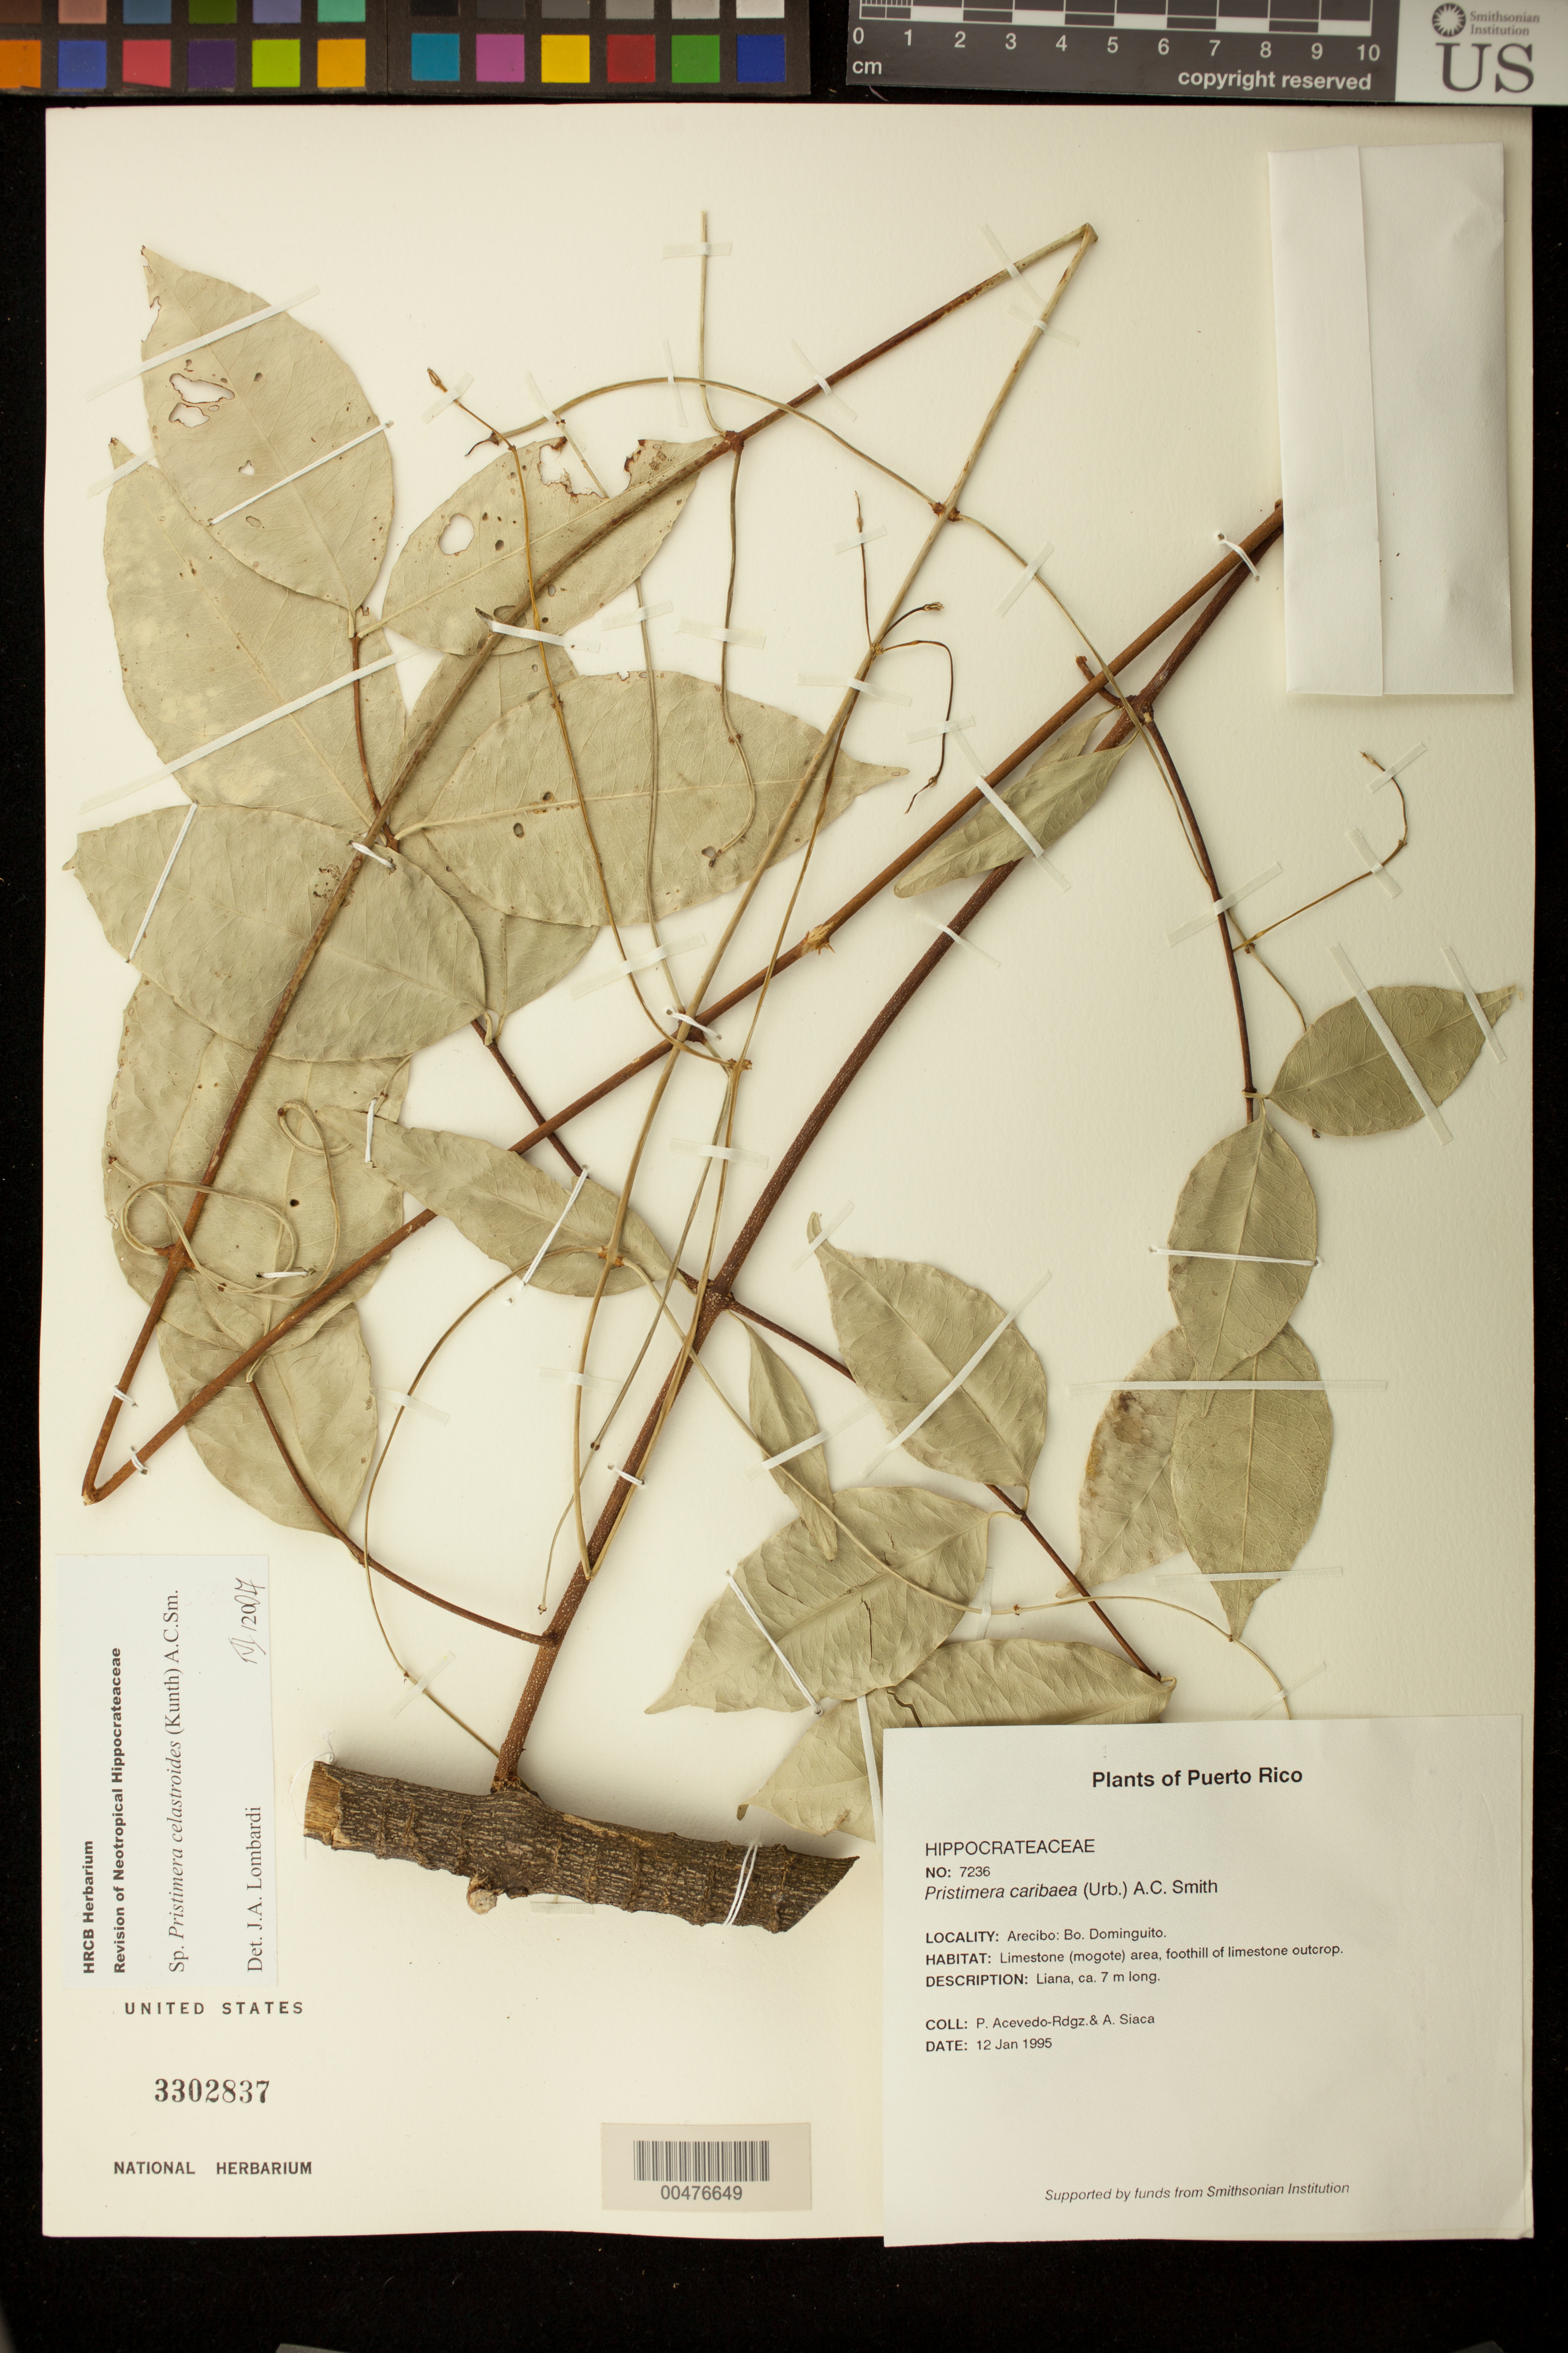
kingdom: Plantae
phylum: Tracheophyta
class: Magnoliopsida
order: Celastrales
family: Celastraceae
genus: Pristimera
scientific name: Pristimera celastroides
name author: (Kunth) A.C. Sm.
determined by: Lombardi, Julio A.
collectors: P. Acevedo-Rodr. & A. Siaca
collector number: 7236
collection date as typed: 12 Jan 1995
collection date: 1995-01-12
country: Puerto Rico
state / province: Arecibo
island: Puerto Rico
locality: Arecibo; Bo. Dominguito.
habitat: Limestone (mogote) area, foothill of limestone outcrop.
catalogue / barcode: US 3302837